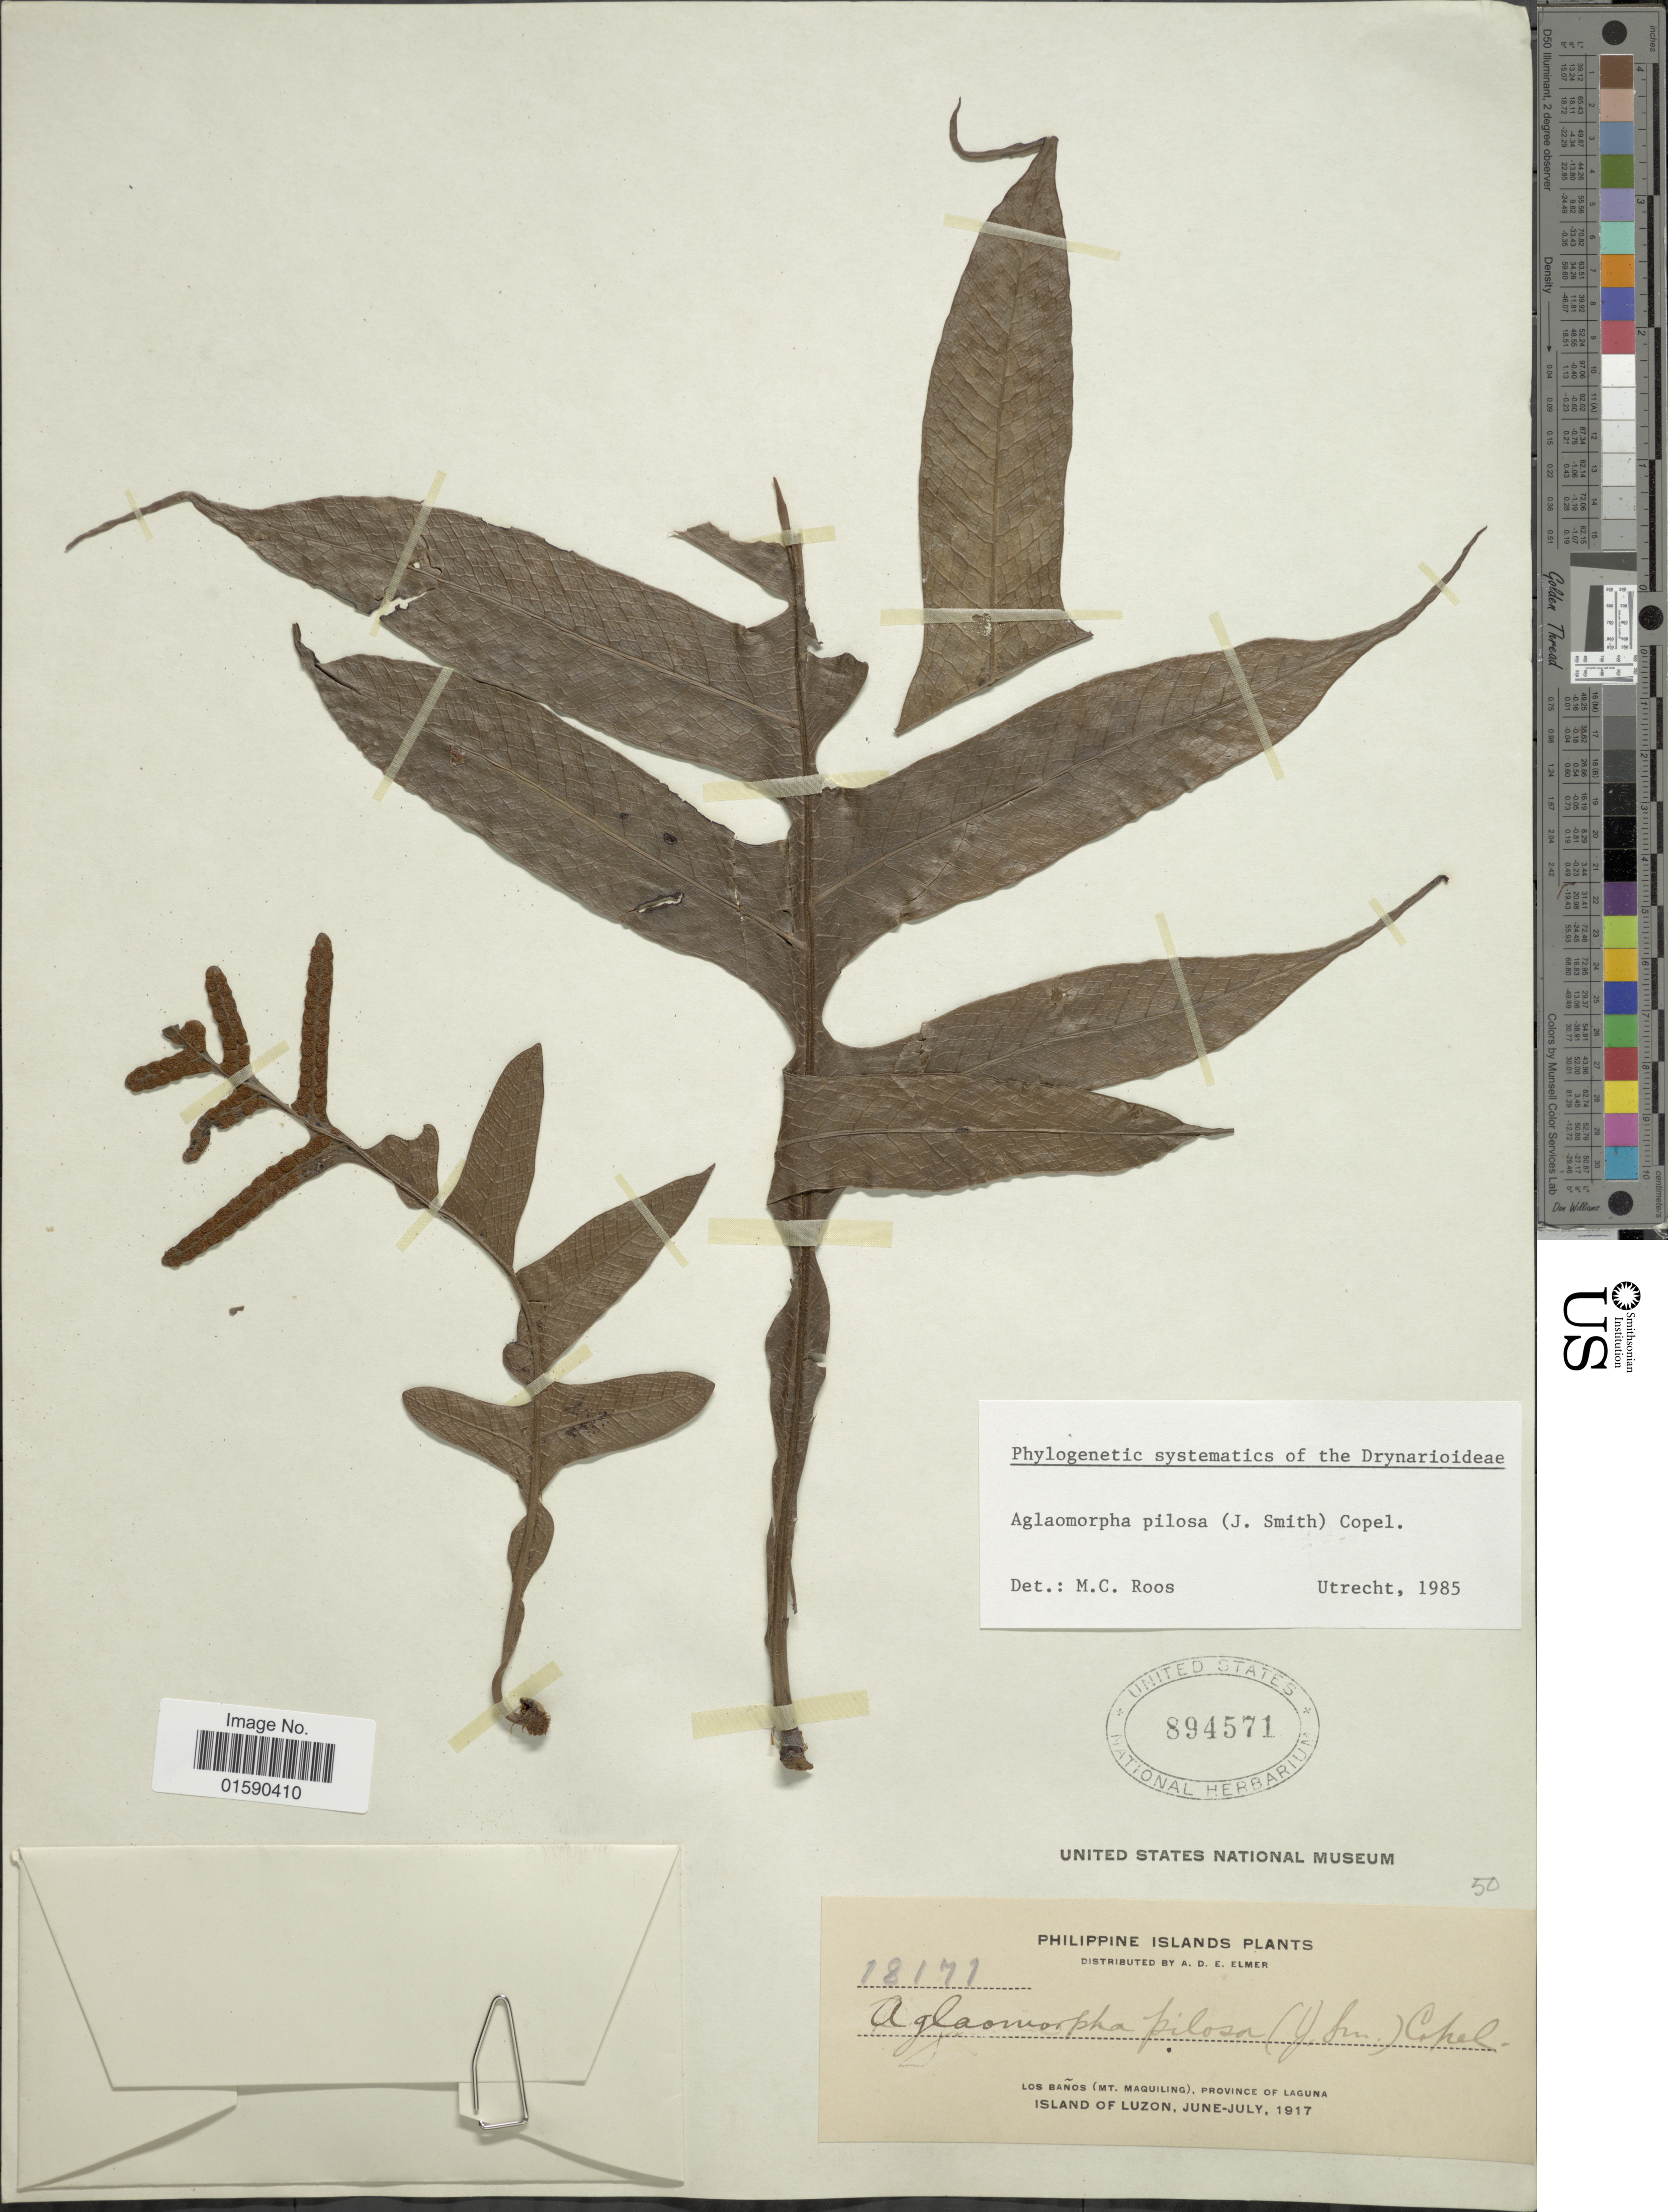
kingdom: Plantae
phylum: Tracheophyta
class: Polypodiopsida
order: Polypodiales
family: Polypodiaceae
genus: Aglaomorpha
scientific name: Aglaomorpha pilosa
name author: Copel.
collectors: A. D. E. Elmer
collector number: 18171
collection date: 1917-06/1917-07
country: Philippines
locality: Los Banos (Mt. Maquiling), Province of Laguna, Island of Luzon.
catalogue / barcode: US 894571